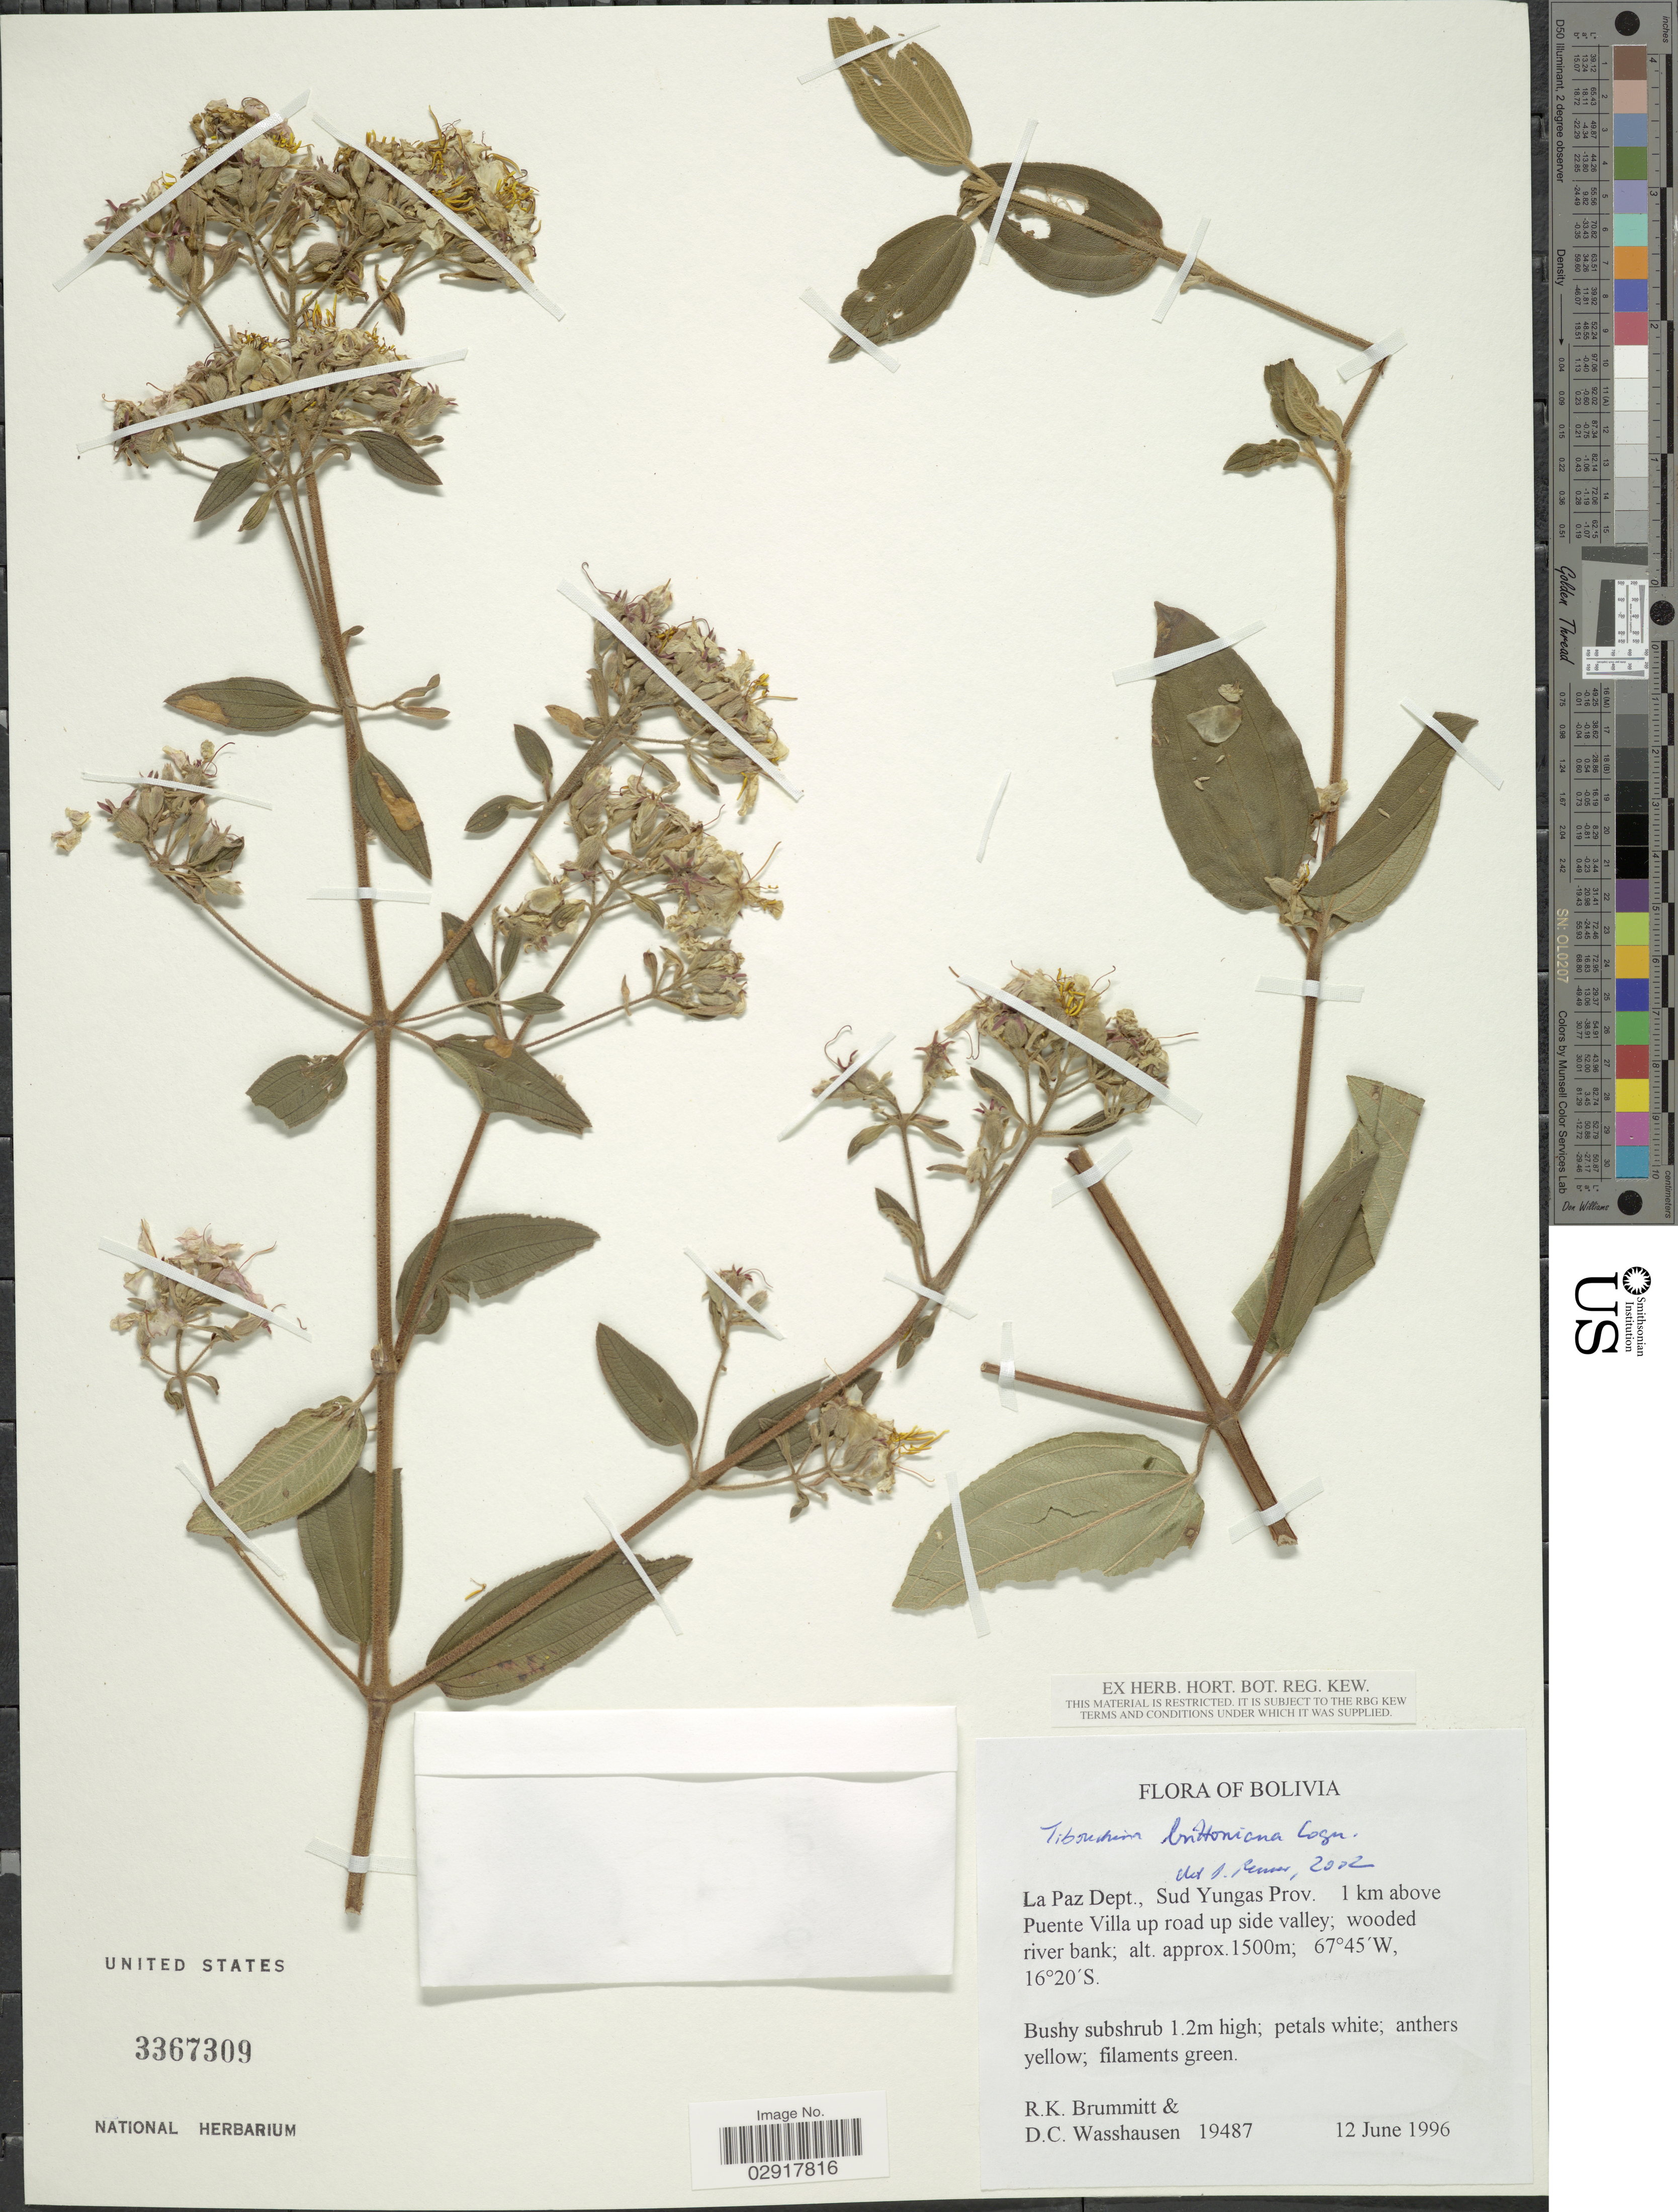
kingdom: Plantae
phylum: Tracheophyta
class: Magnoliopsida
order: Myrtales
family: Melastomataceae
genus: Chaetogastra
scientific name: Chaetogastra brittoniana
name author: (Cogn.) P.J.F. Guim. & Michelang.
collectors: R. K. Brummitt & D. C. Wasshausen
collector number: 19487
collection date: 1996-06-12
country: Bolivia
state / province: La Paz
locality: La Paz Dept., Sud Yungas Prov. 1 km above Puente Villa up road up side valley; wooded river bank.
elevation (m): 1500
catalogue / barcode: US 3367309